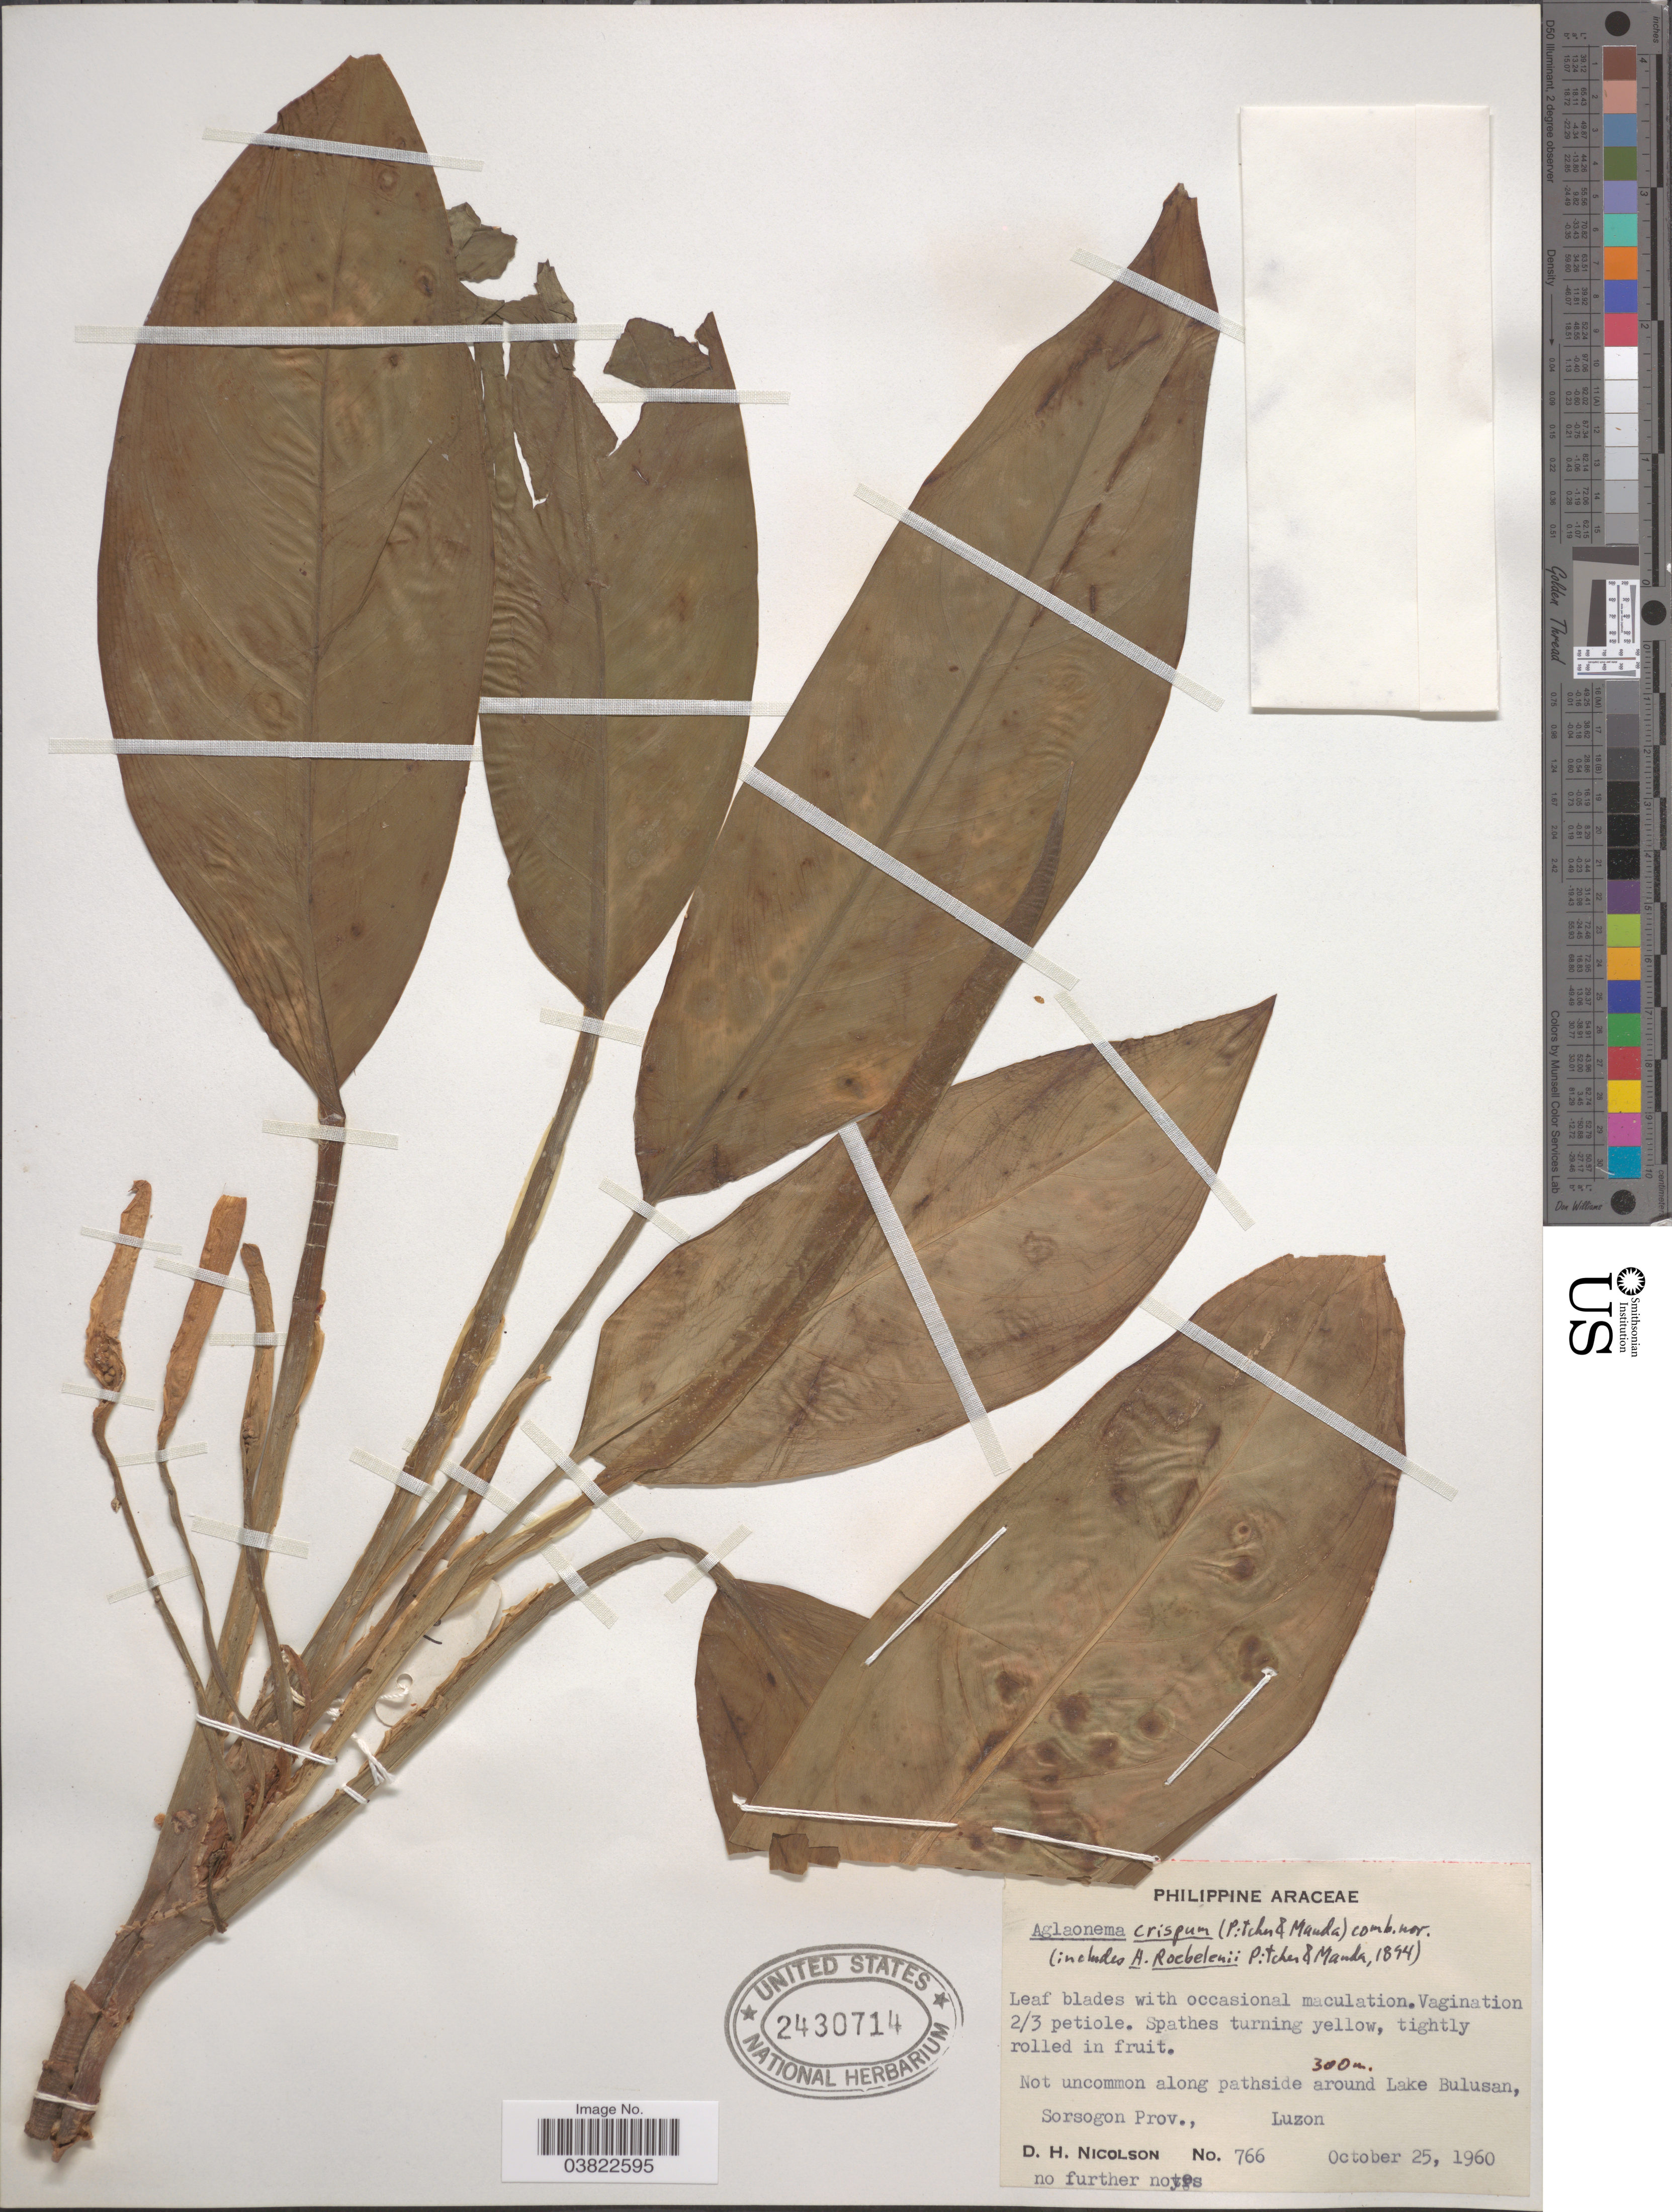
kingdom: Plantae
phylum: Tracheophyta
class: Liliopsida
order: Alismatales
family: Araceae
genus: Aglaonema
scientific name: Aglaonema crispum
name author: (Pitcher & Manda) Nicolson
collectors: D. H. Nicolson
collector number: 766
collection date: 1960-10-25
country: Philippines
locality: Along pathside around Lake Bulusan, Sorsogon Prov., Luzon.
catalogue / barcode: US 2430714